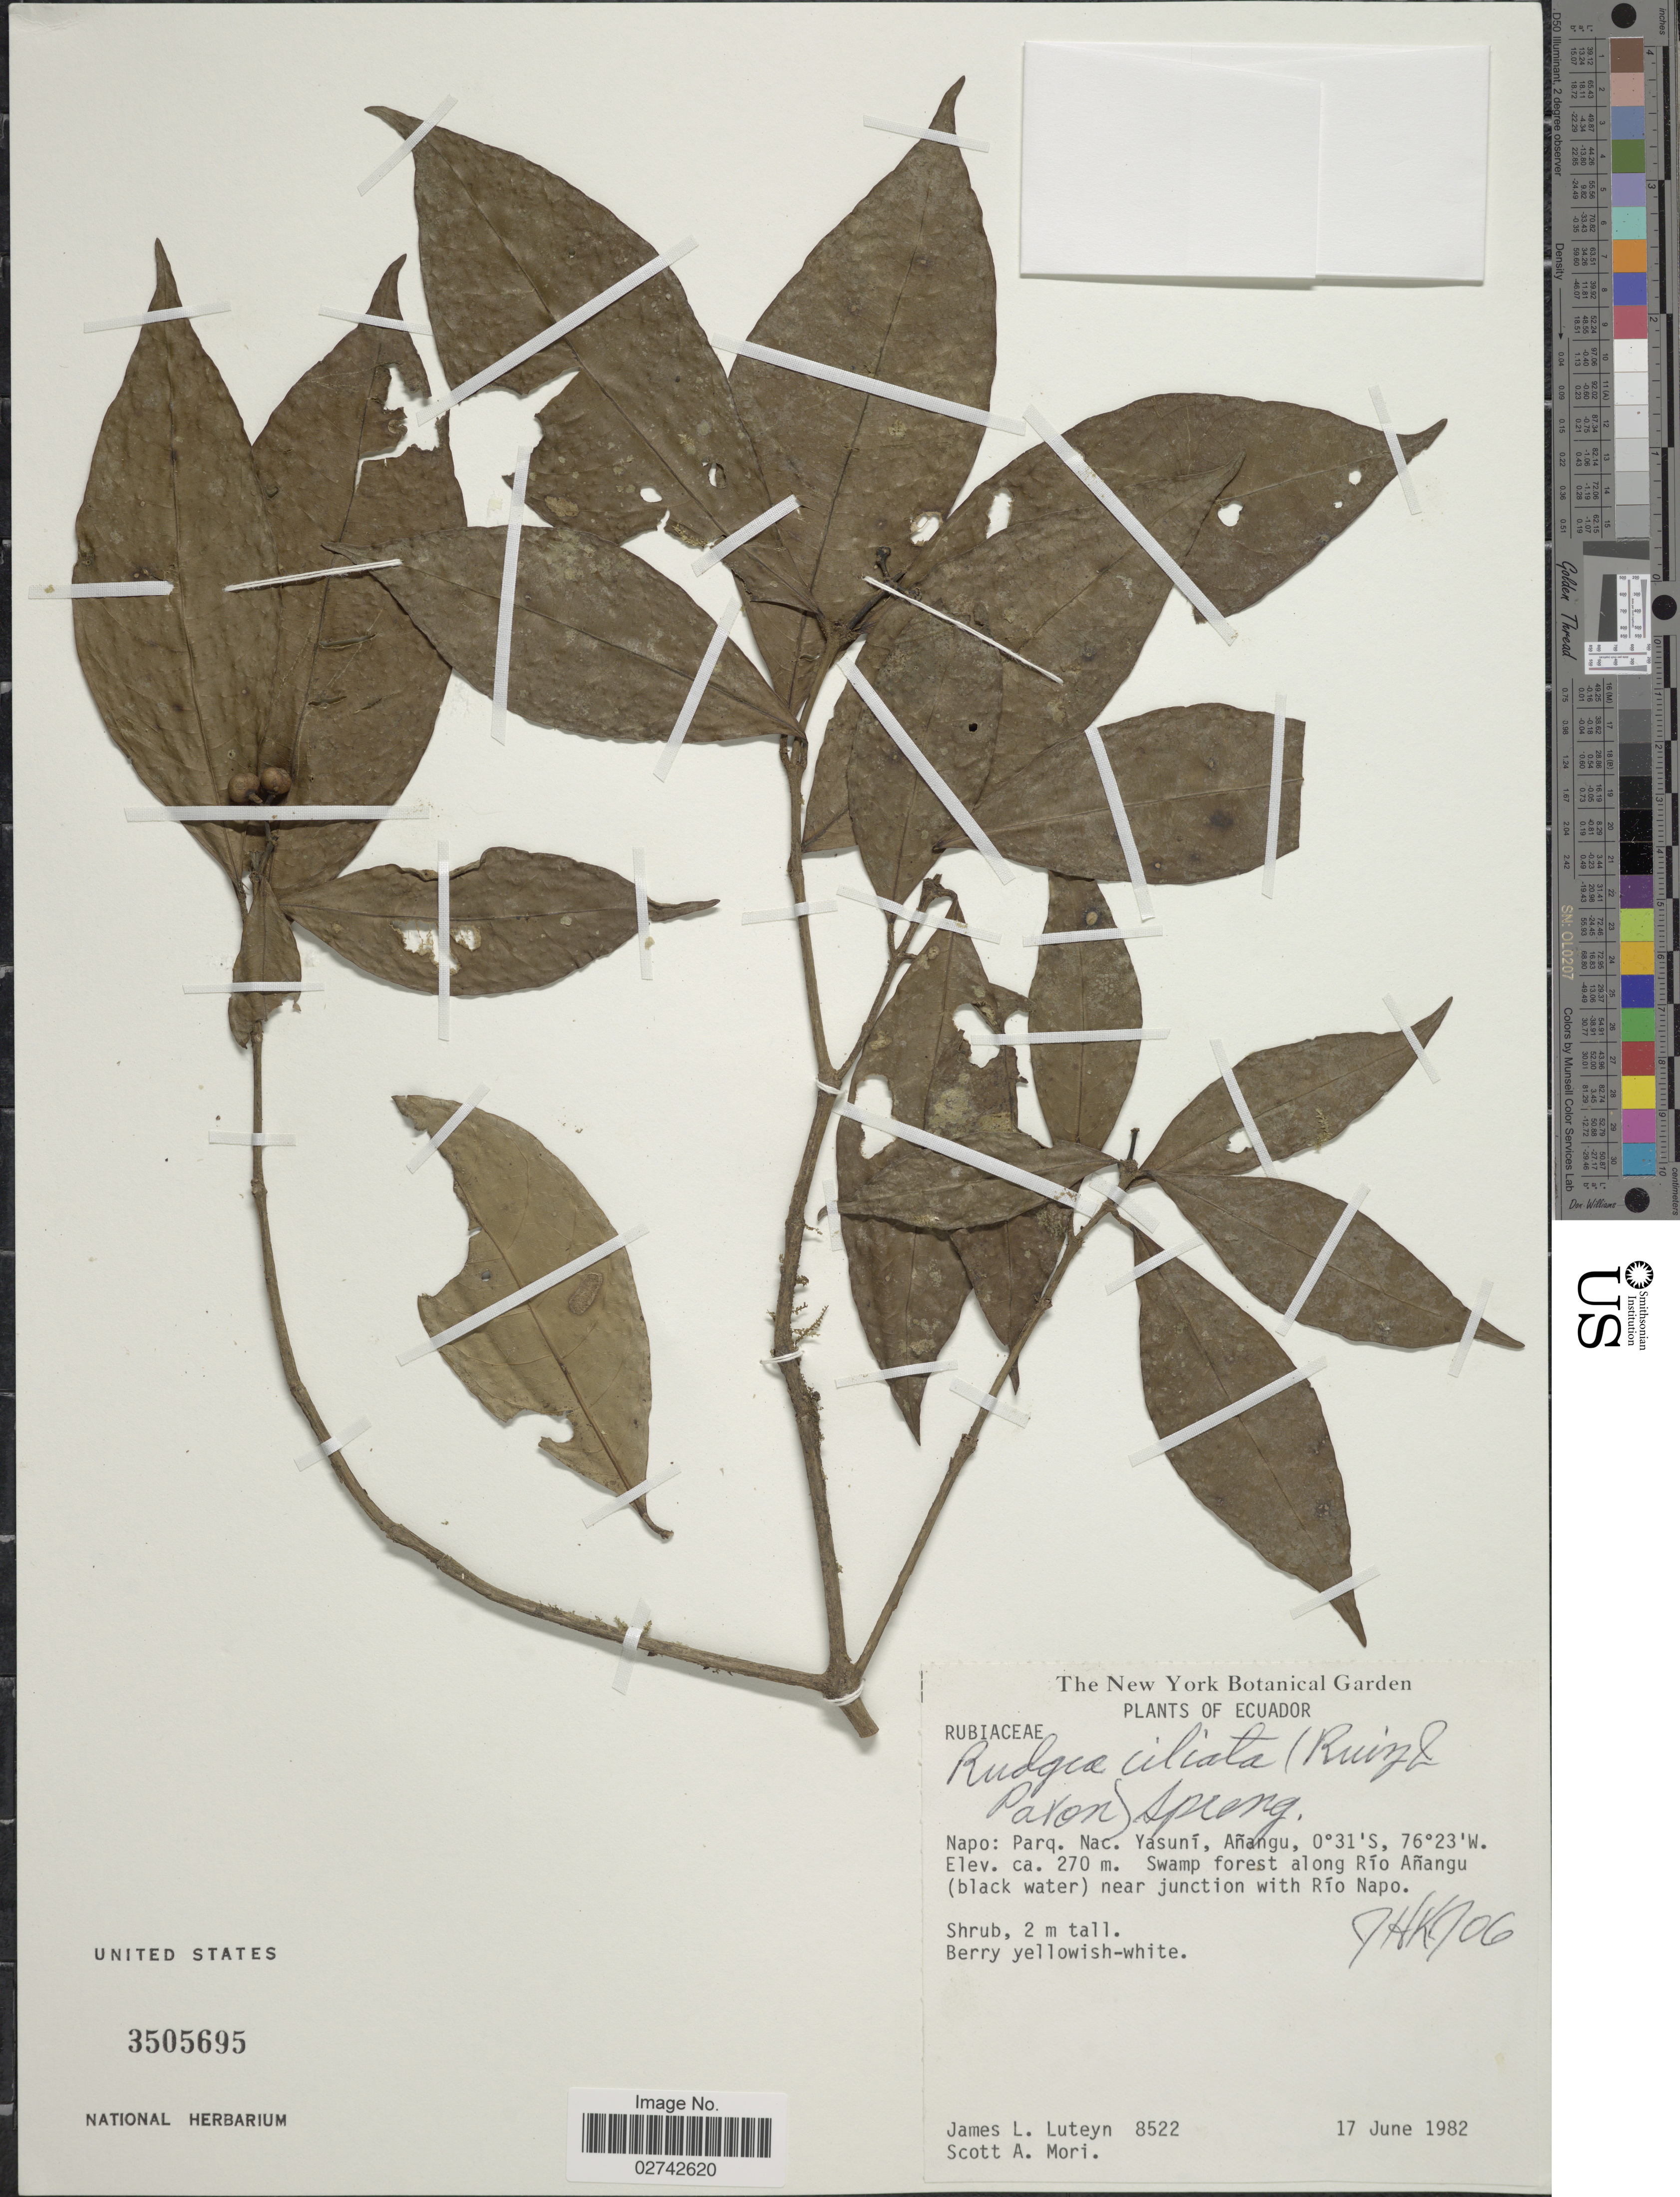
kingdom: Plantae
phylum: Tracheophyta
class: Magnoliopsida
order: Gentianales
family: Rubiaceae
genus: Rudgea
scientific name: Rudgea ciliata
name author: (Ruiz & Pav.) Spreng.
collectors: J. L. Luteyn & S. Mori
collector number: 8522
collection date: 1982-06-17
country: Ecuador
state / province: Napo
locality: Napo: Parq. Nac. Yasuni, Anangu, Swamp forest along Rio Anangu (black water) near junction with Rio Napo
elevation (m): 270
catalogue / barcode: US 3505695